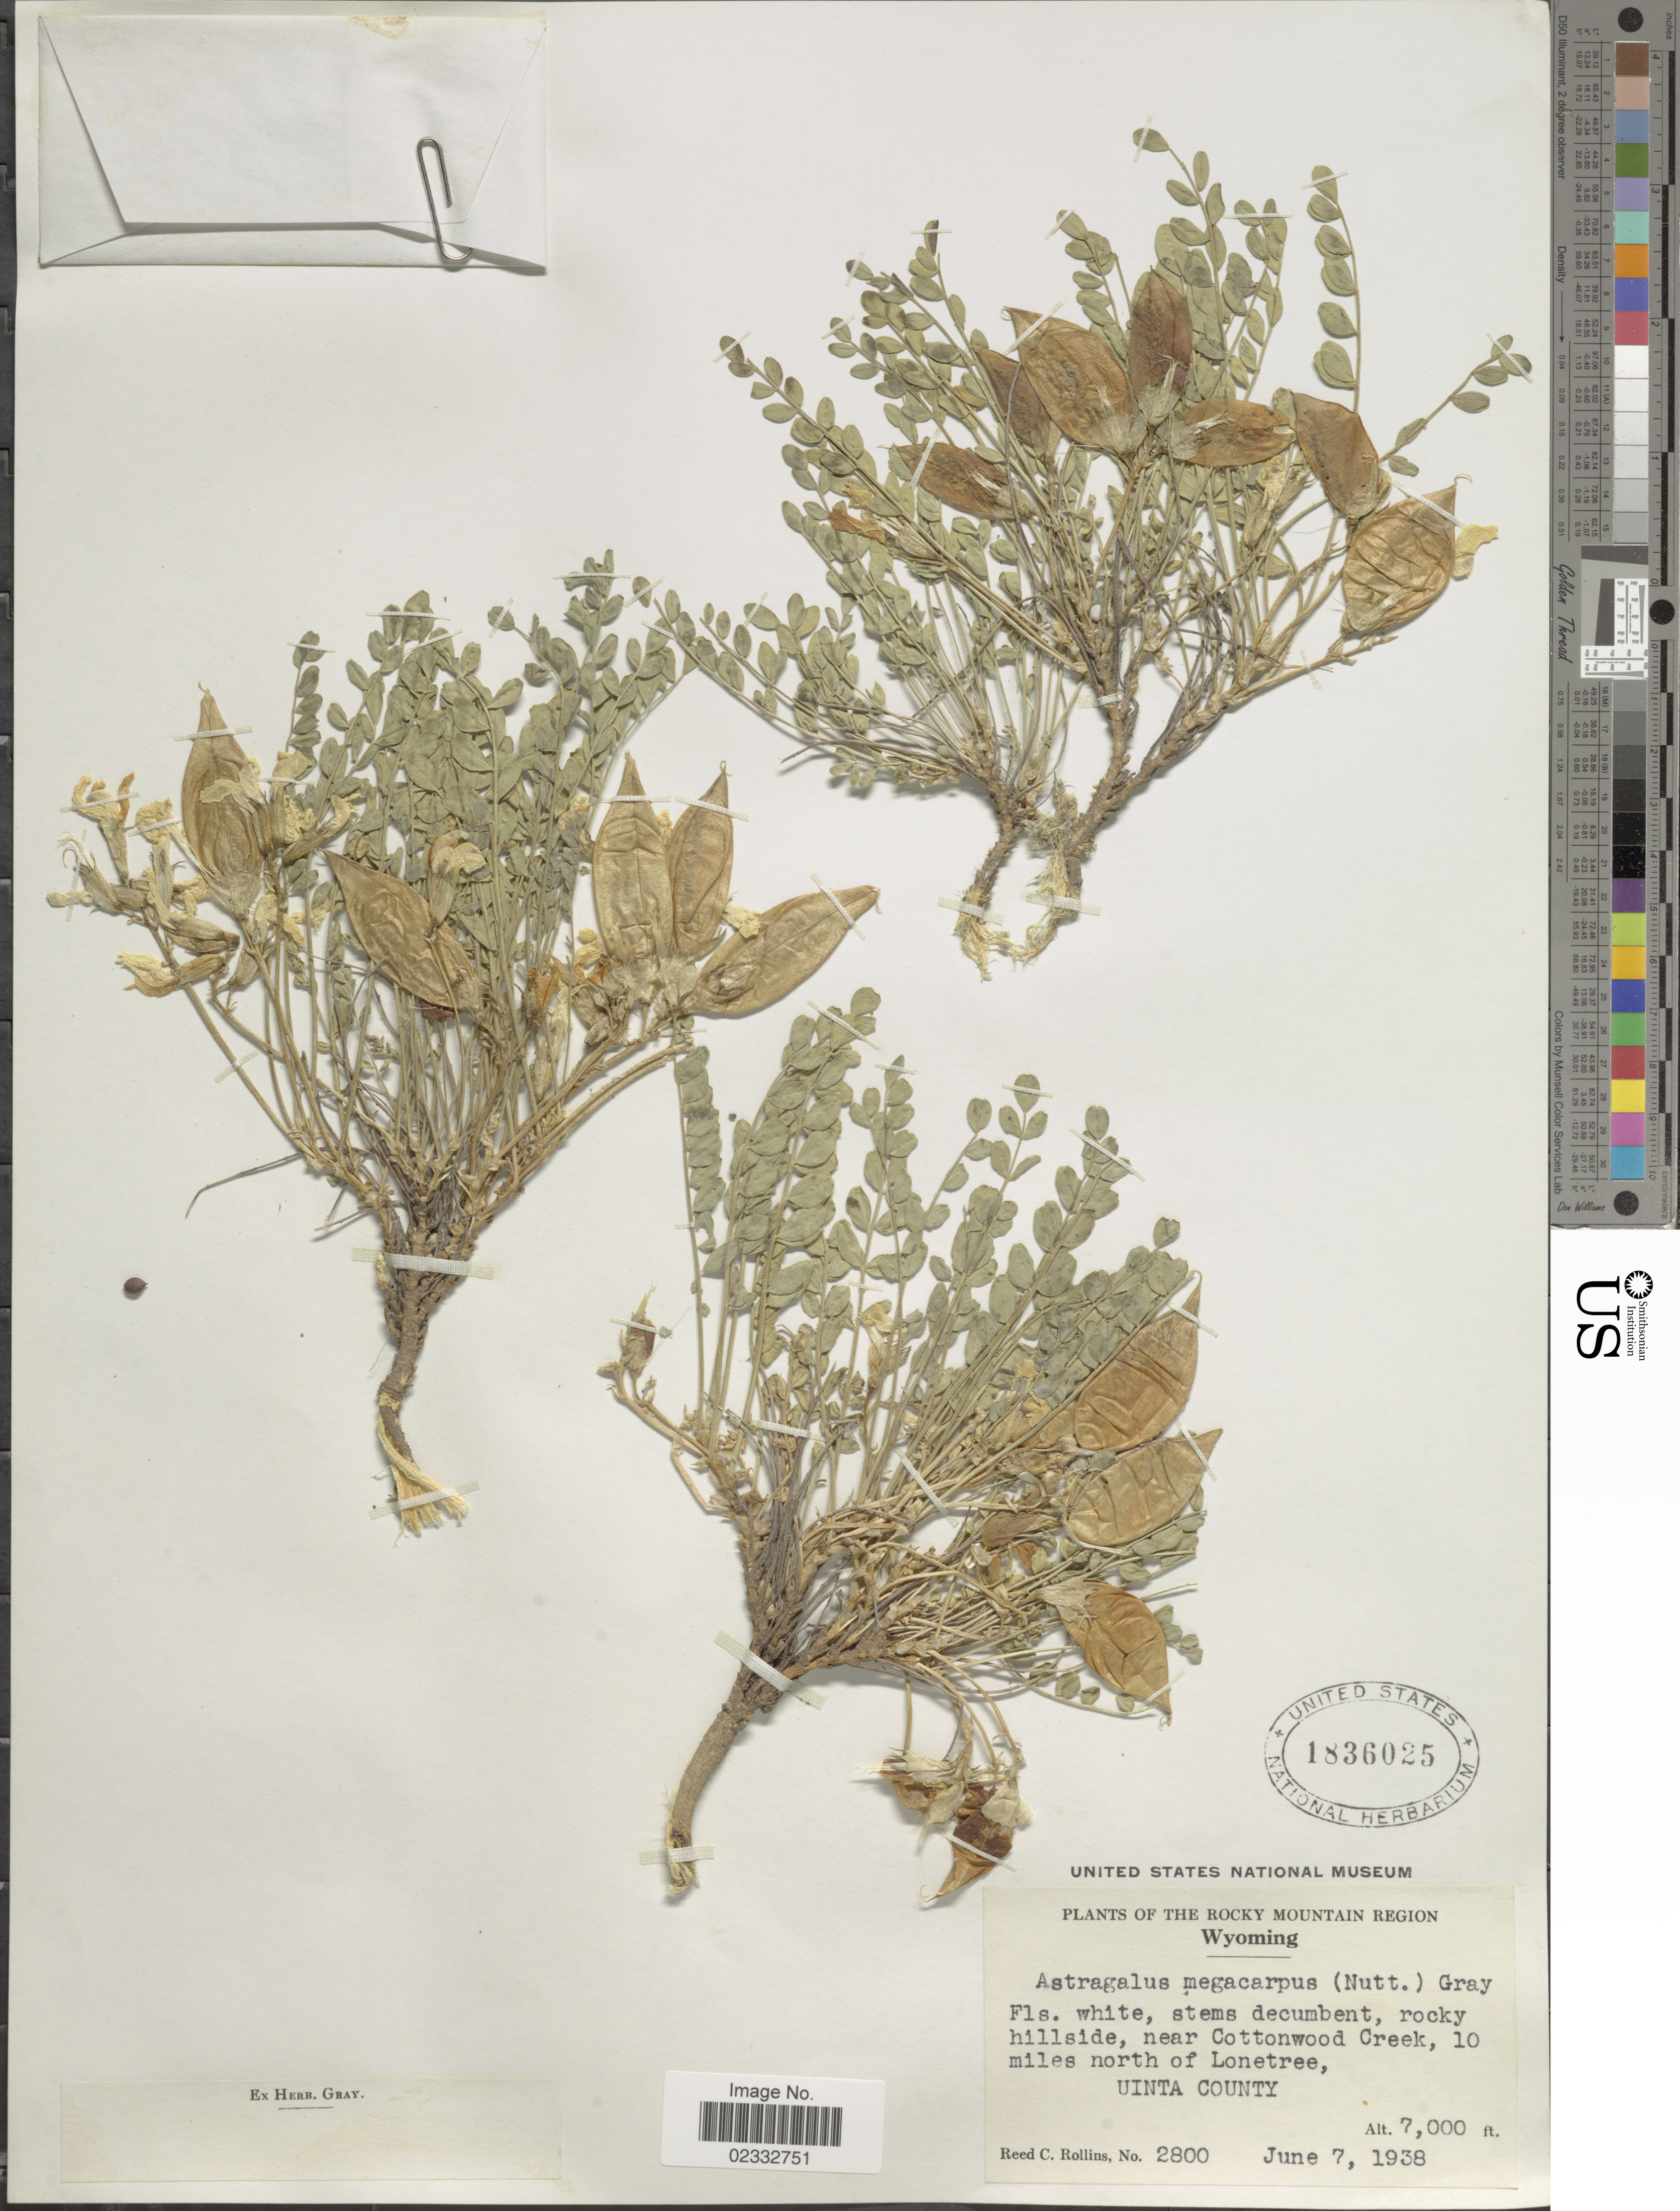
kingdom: Plantae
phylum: Tracheophyta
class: Magnoliopsida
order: Fabales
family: Fabaceae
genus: Astragalus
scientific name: Astragalus megacarpus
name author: (Torr. & A. Gray) A. Gray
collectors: R. C. Rollins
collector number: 2800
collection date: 1938-06-07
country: United States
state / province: Wyoming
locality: Rocky Mountain Region, rocky hillside, near Cottonwood Creek, 10 miles north of Lonetree, Uinta County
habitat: rocky hillside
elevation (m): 2134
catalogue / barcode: US 1836025